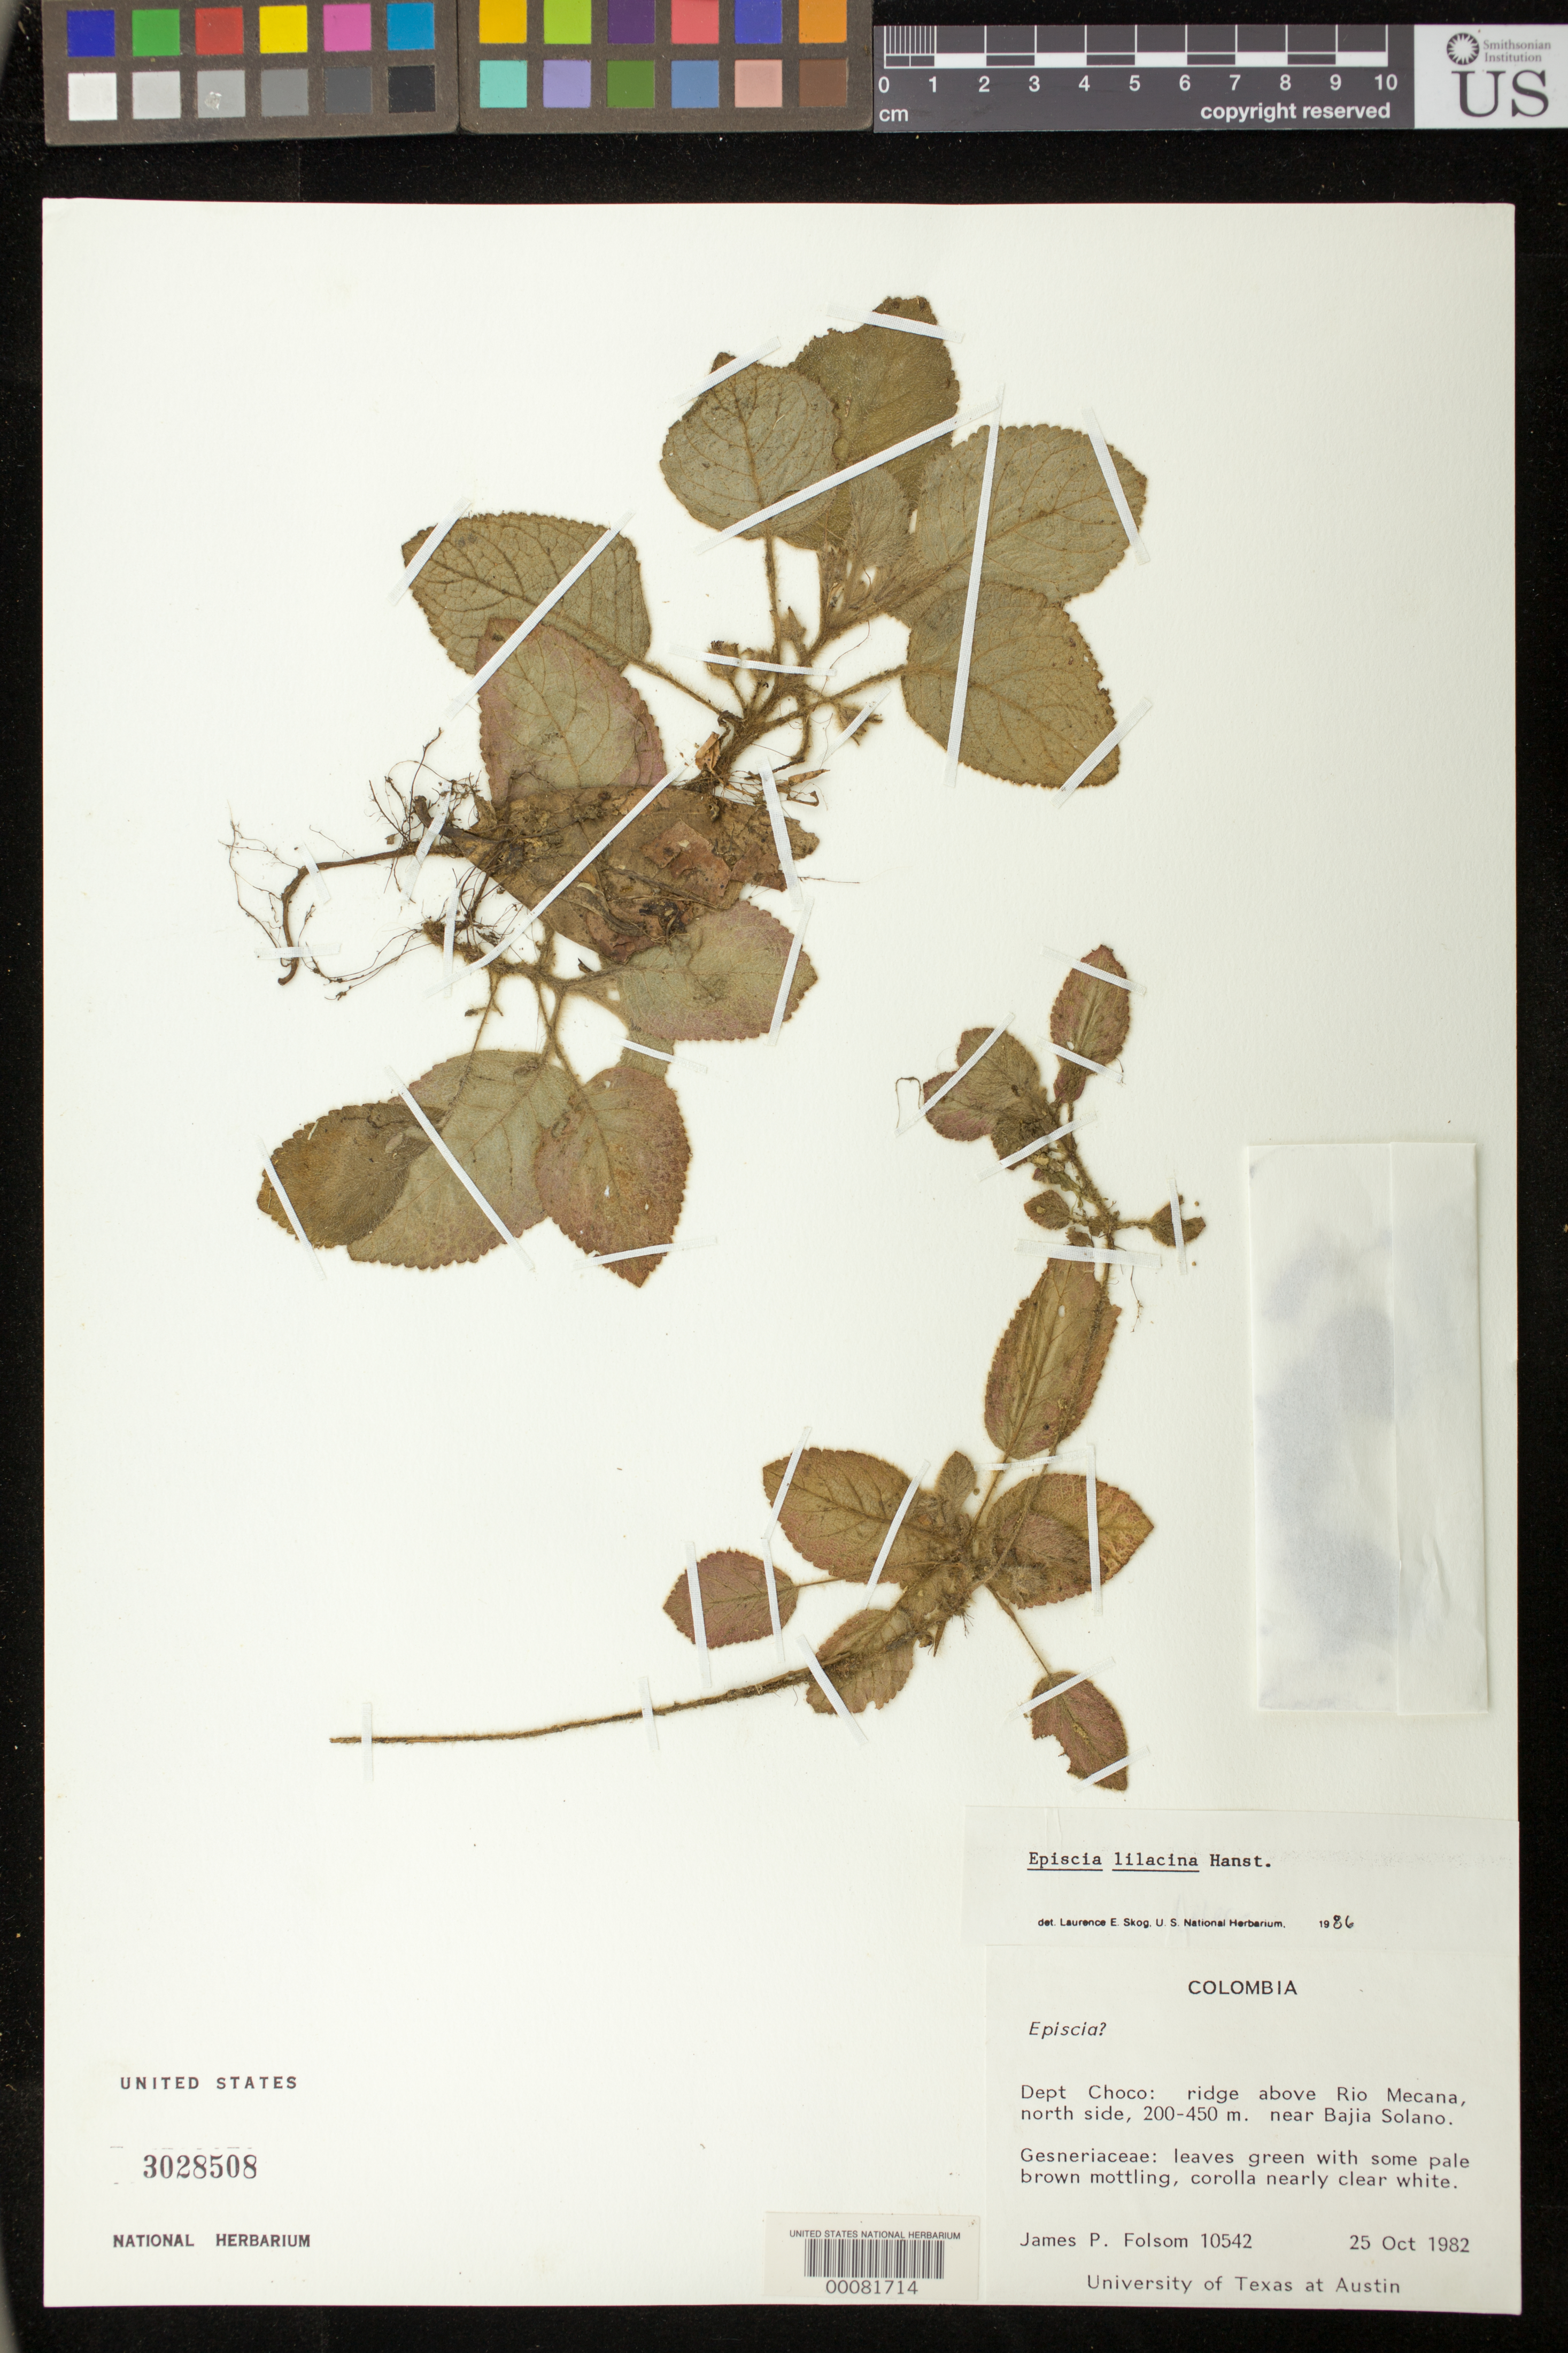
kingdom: Plantae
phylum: Tracheophyta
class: Magnoliopsida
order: Lamiales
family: Gesneriaceae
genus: Episcia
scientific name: Episcia lilacina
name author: Hanst.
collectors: J. P. Folsom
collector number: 10542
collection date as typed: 25 Oct 1982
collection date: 1982-10-25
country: Colombia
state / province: Chocó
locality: Ridge above Rio Mecana, north side, near Bajia Solano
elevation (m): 200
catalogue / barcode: US 3028508